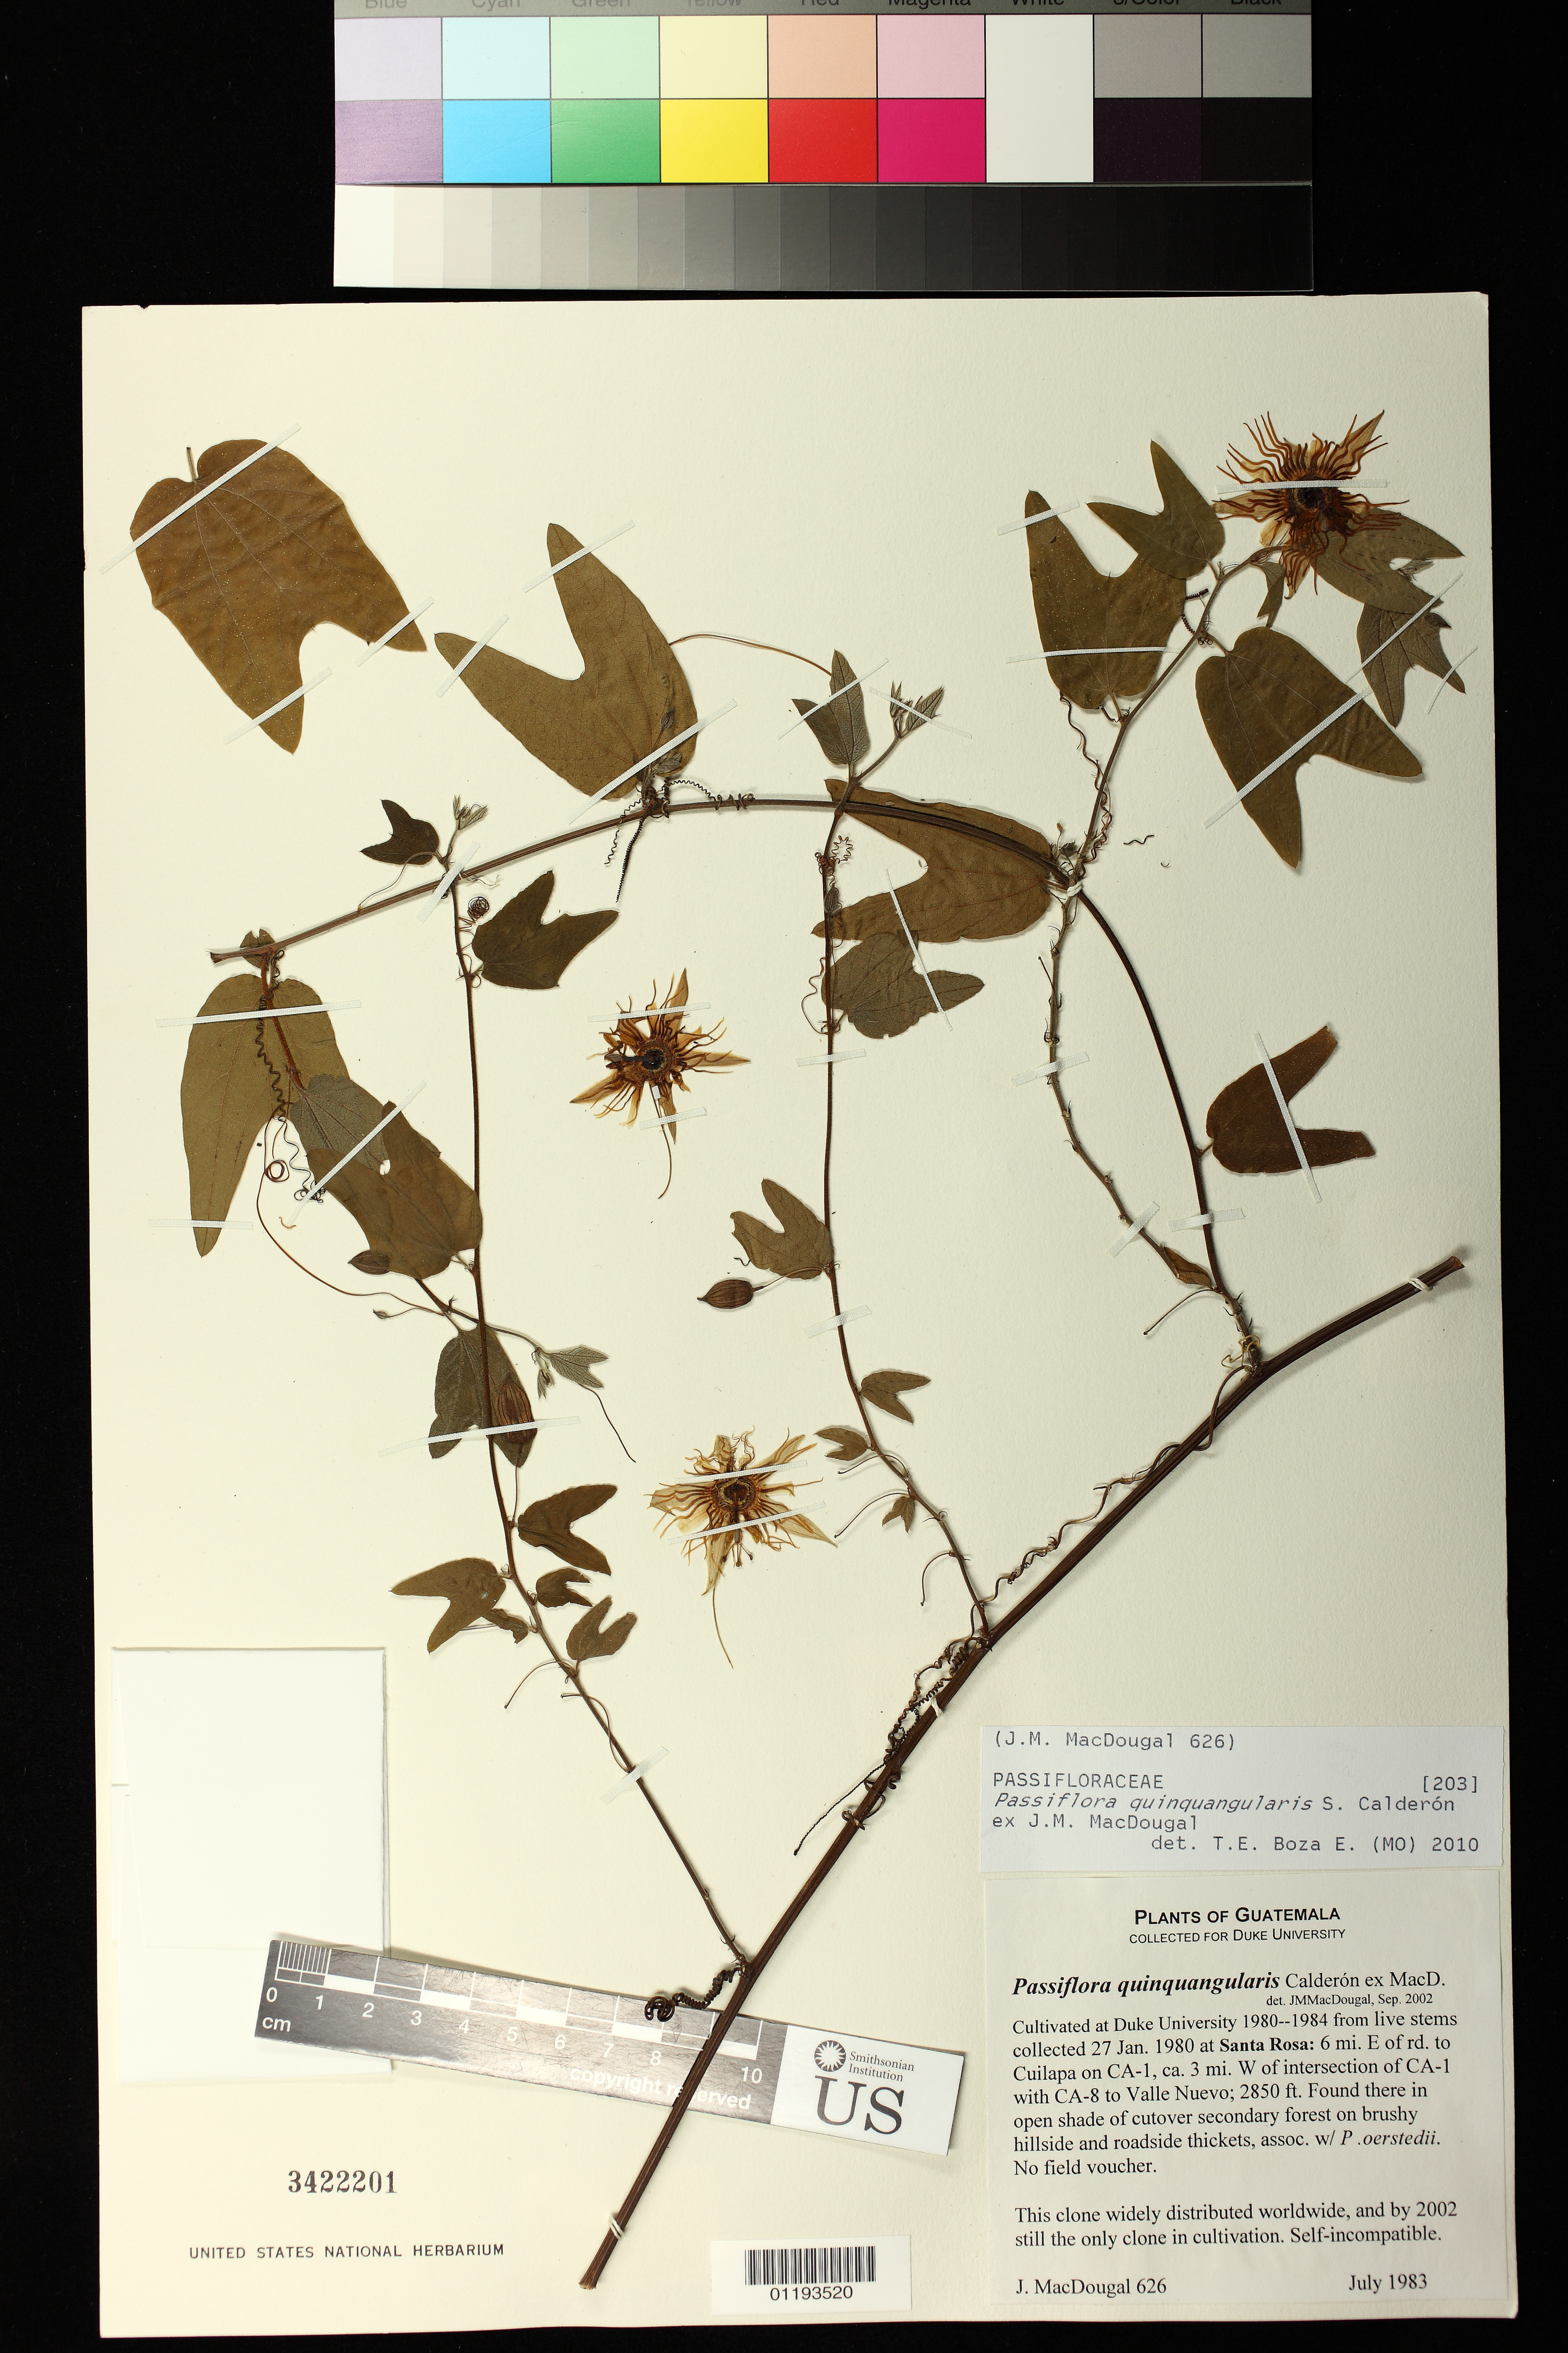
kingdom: Plantae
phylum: Tracheophyta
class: Magnoliopsida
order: Malpighiales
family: Passifloraceae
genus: Passiflora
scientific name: Passiflora quinquangularis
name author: S. Calderón ex J.M. MacDougal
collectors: J. M. MacDougal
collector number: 626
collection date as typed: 1983-07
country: United States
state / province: North Carolina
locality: Cultivated at Duke University from live stems collected 27 Jan. 1980 at Santa Rosa: 6 mi E of Rd. to Cuilapa on CA-1, ca. 3 mi. W of intersection of CA-1 with CA-8 to Valle Nuevo.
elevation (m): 823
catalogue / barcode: US 3422201